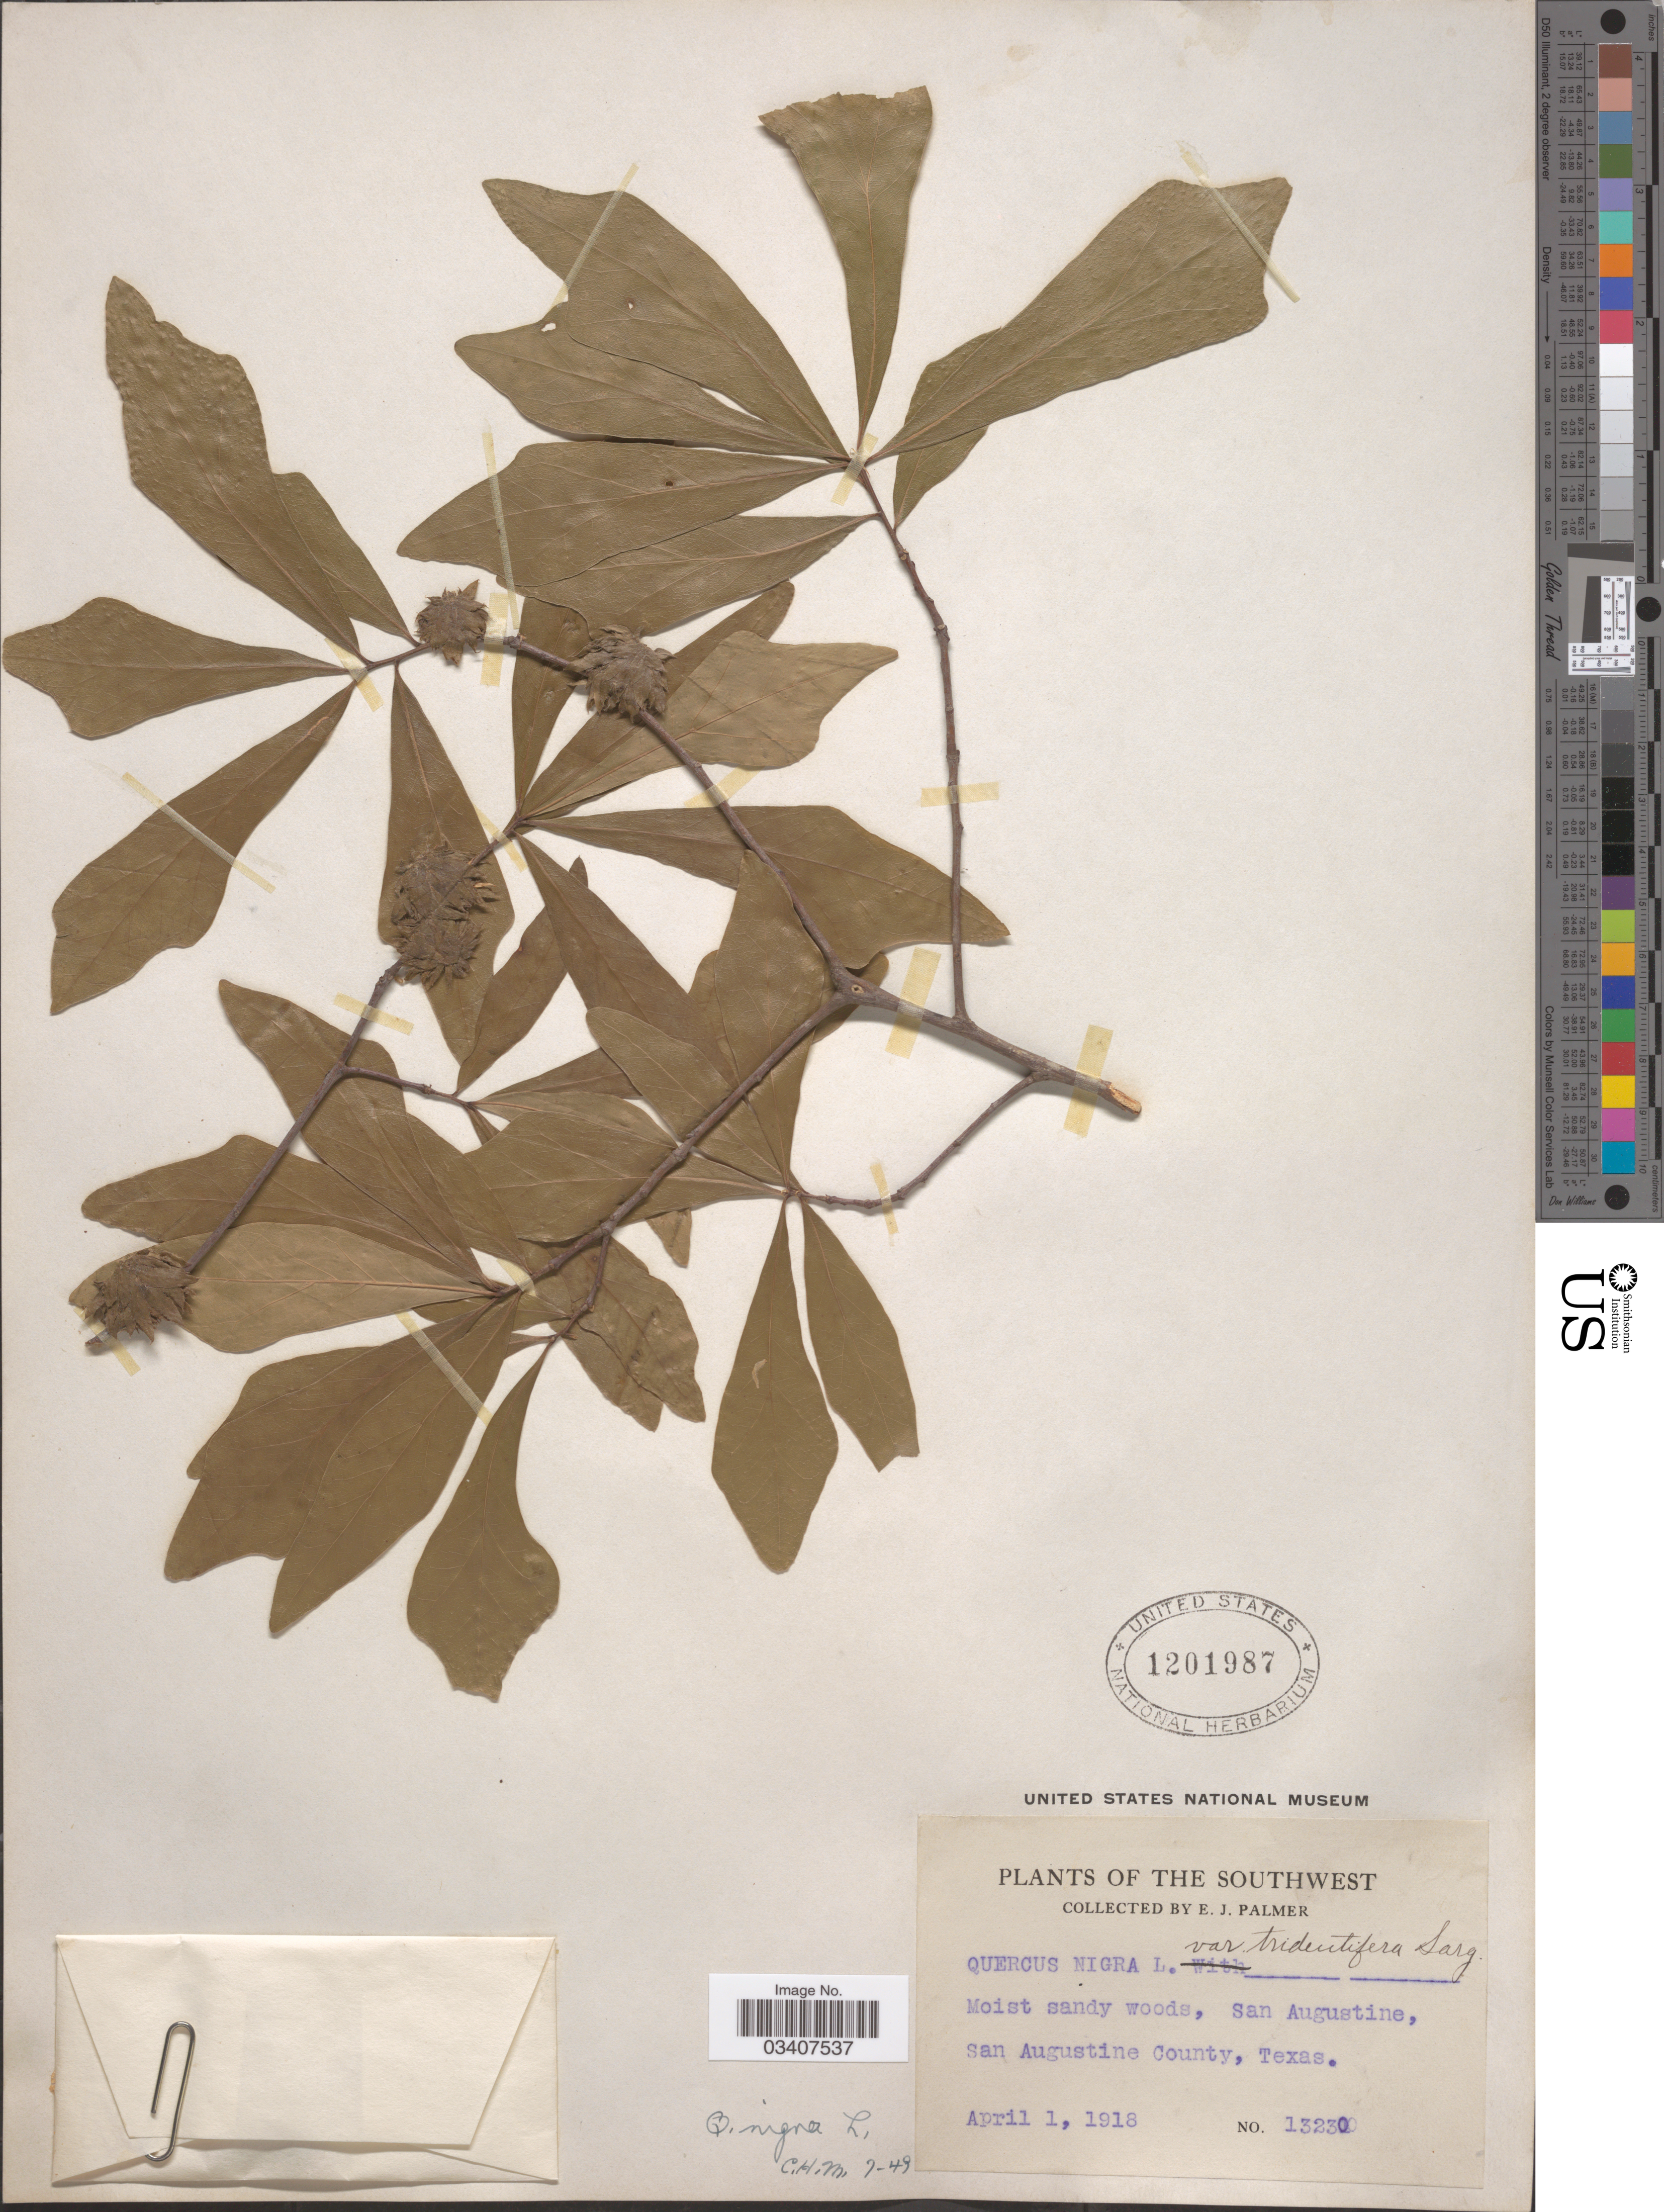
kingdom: Plantae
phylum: Tracheophyta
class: Magnoliopsida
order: Fagales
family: Fagaceae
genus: Quercus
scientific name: Quercus nigra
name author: L.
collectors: E. J. Palmer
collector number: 13230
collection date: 1918-04-01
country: United States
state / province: Texas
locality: The Southwest. Moist sandy woods, San Augustine, San Augustine County.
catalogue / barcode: US 1201987